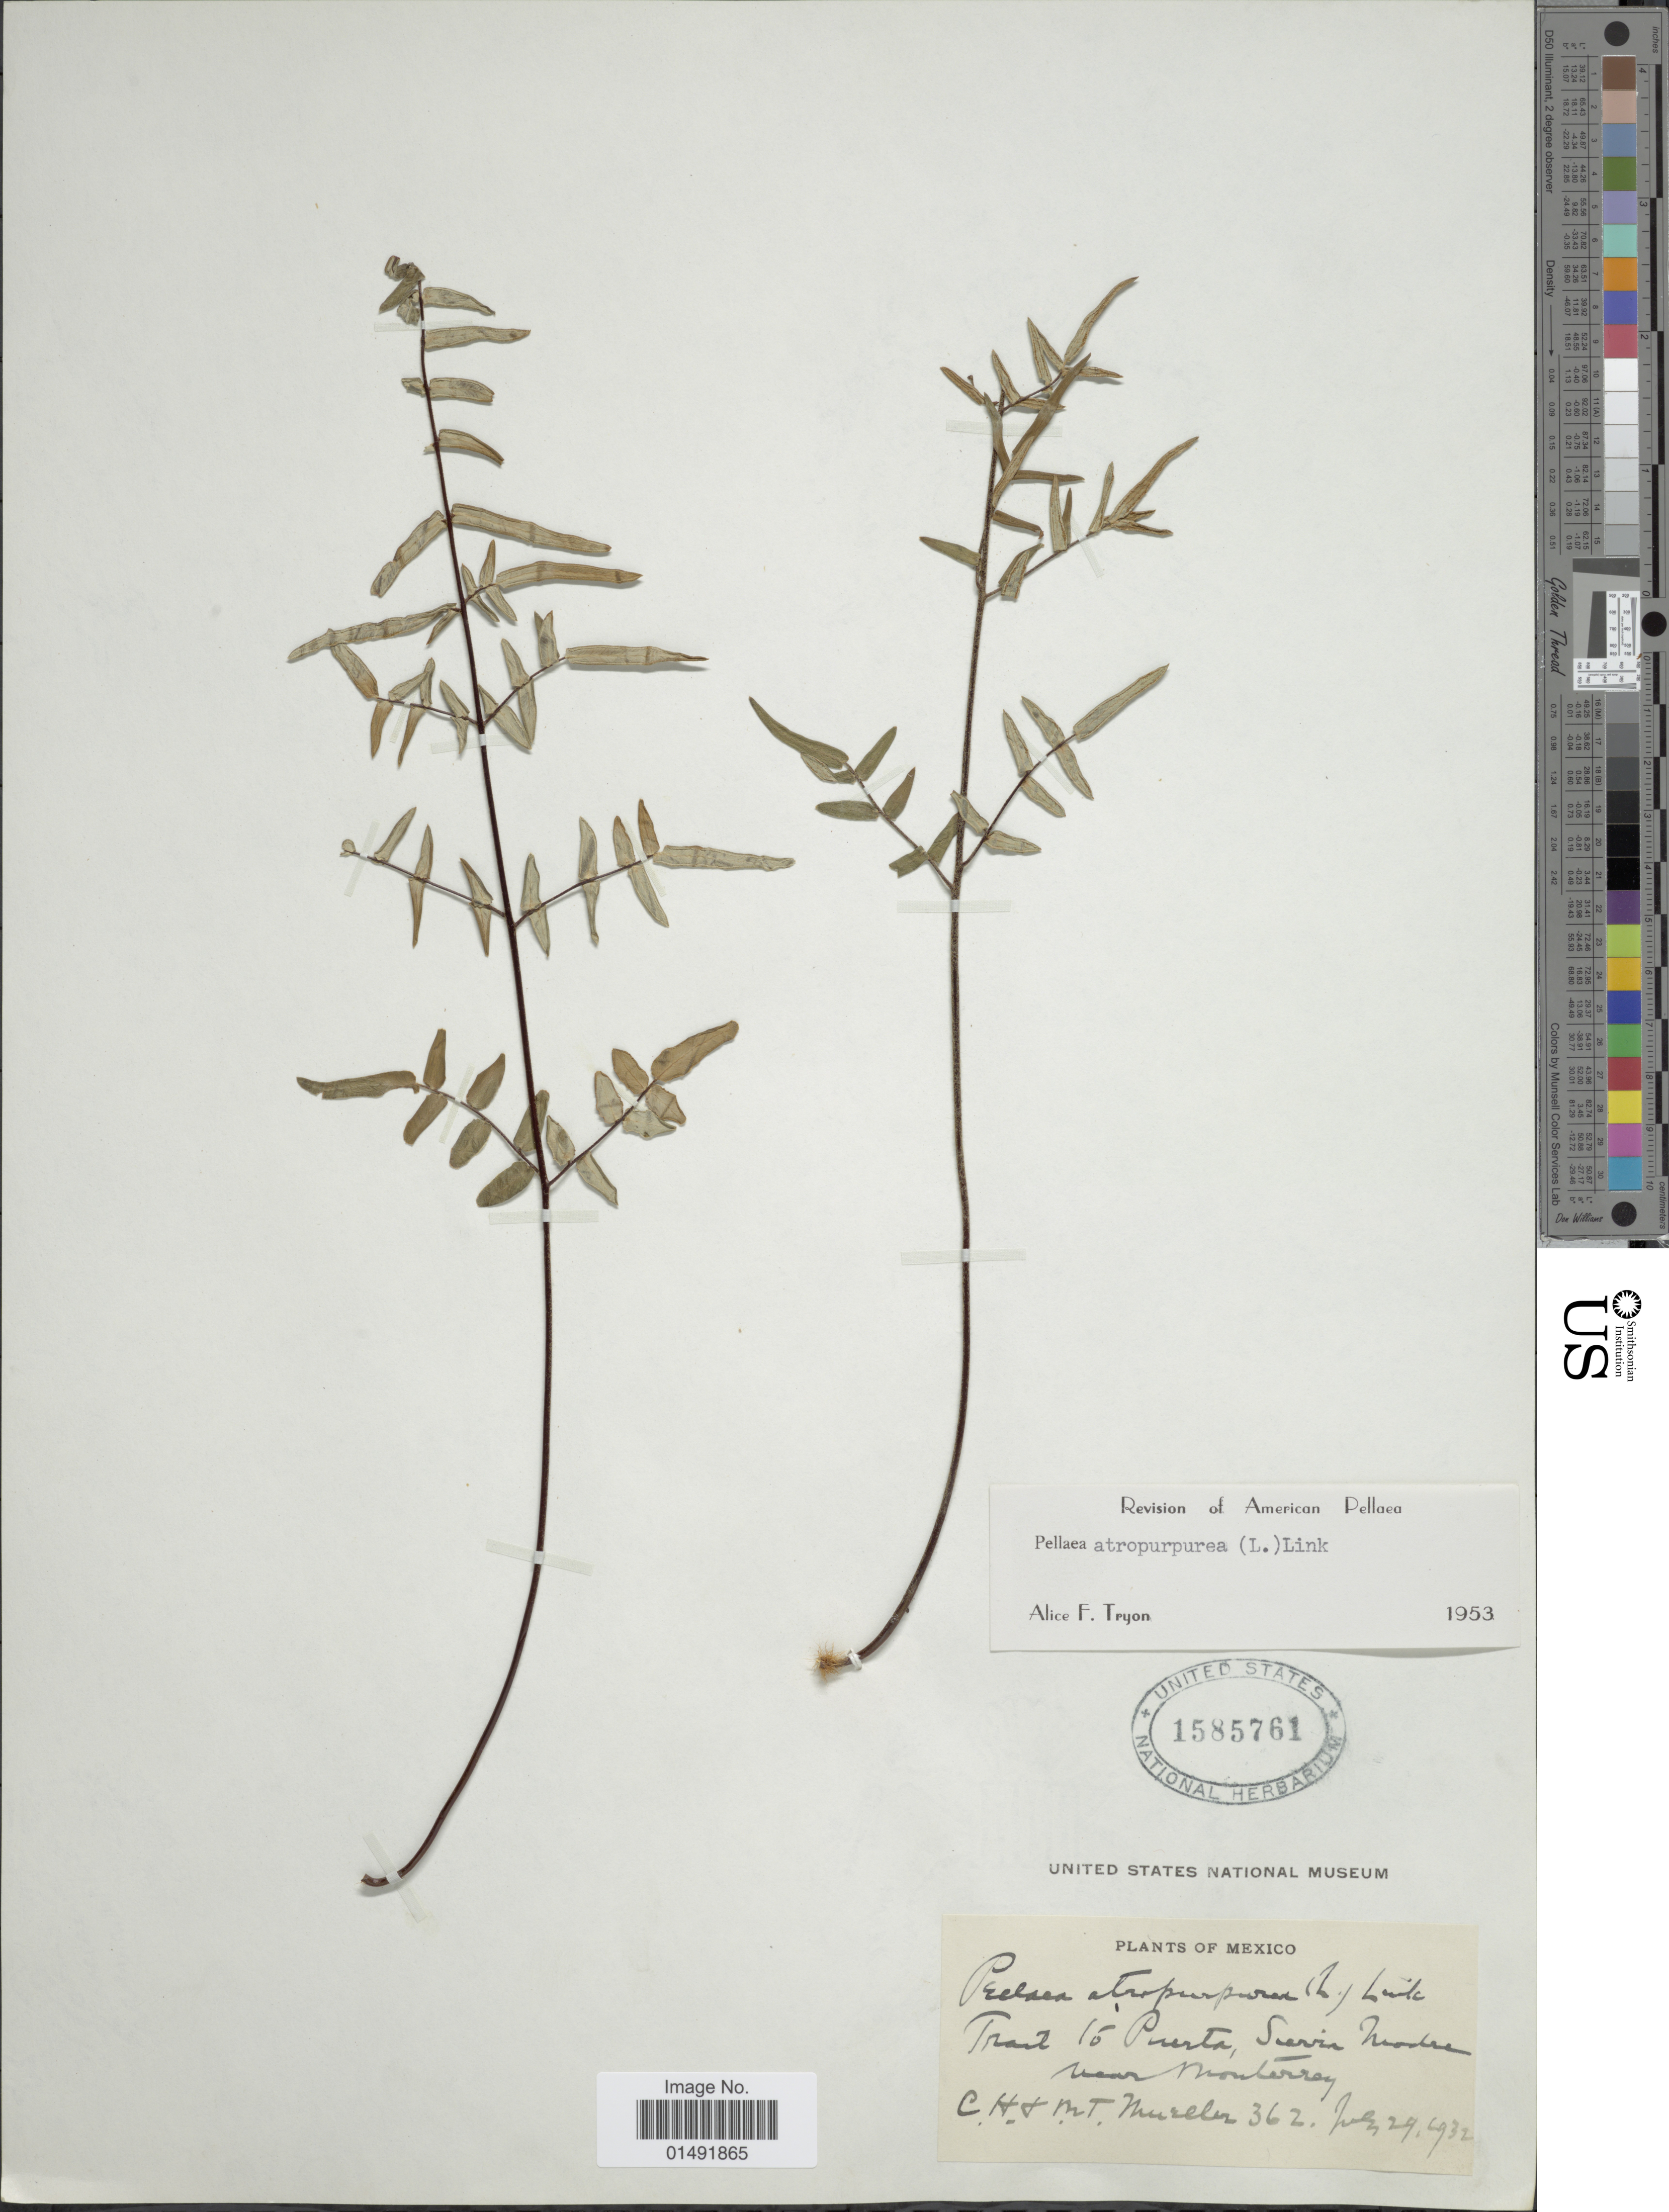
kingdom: Plantae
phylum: Tracheophyta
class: Polypodiopsida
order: Polypodiales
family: Pteridaceae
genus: Pellaea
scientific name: Pellaea atropurpurea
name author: (L.) Link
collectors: C. H. Mueller & M. Mueller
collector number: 362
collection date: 1932-07-29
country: Mexico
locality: Trail to Puerta, Sierra Madre near Monterey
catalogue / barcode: US 1585761